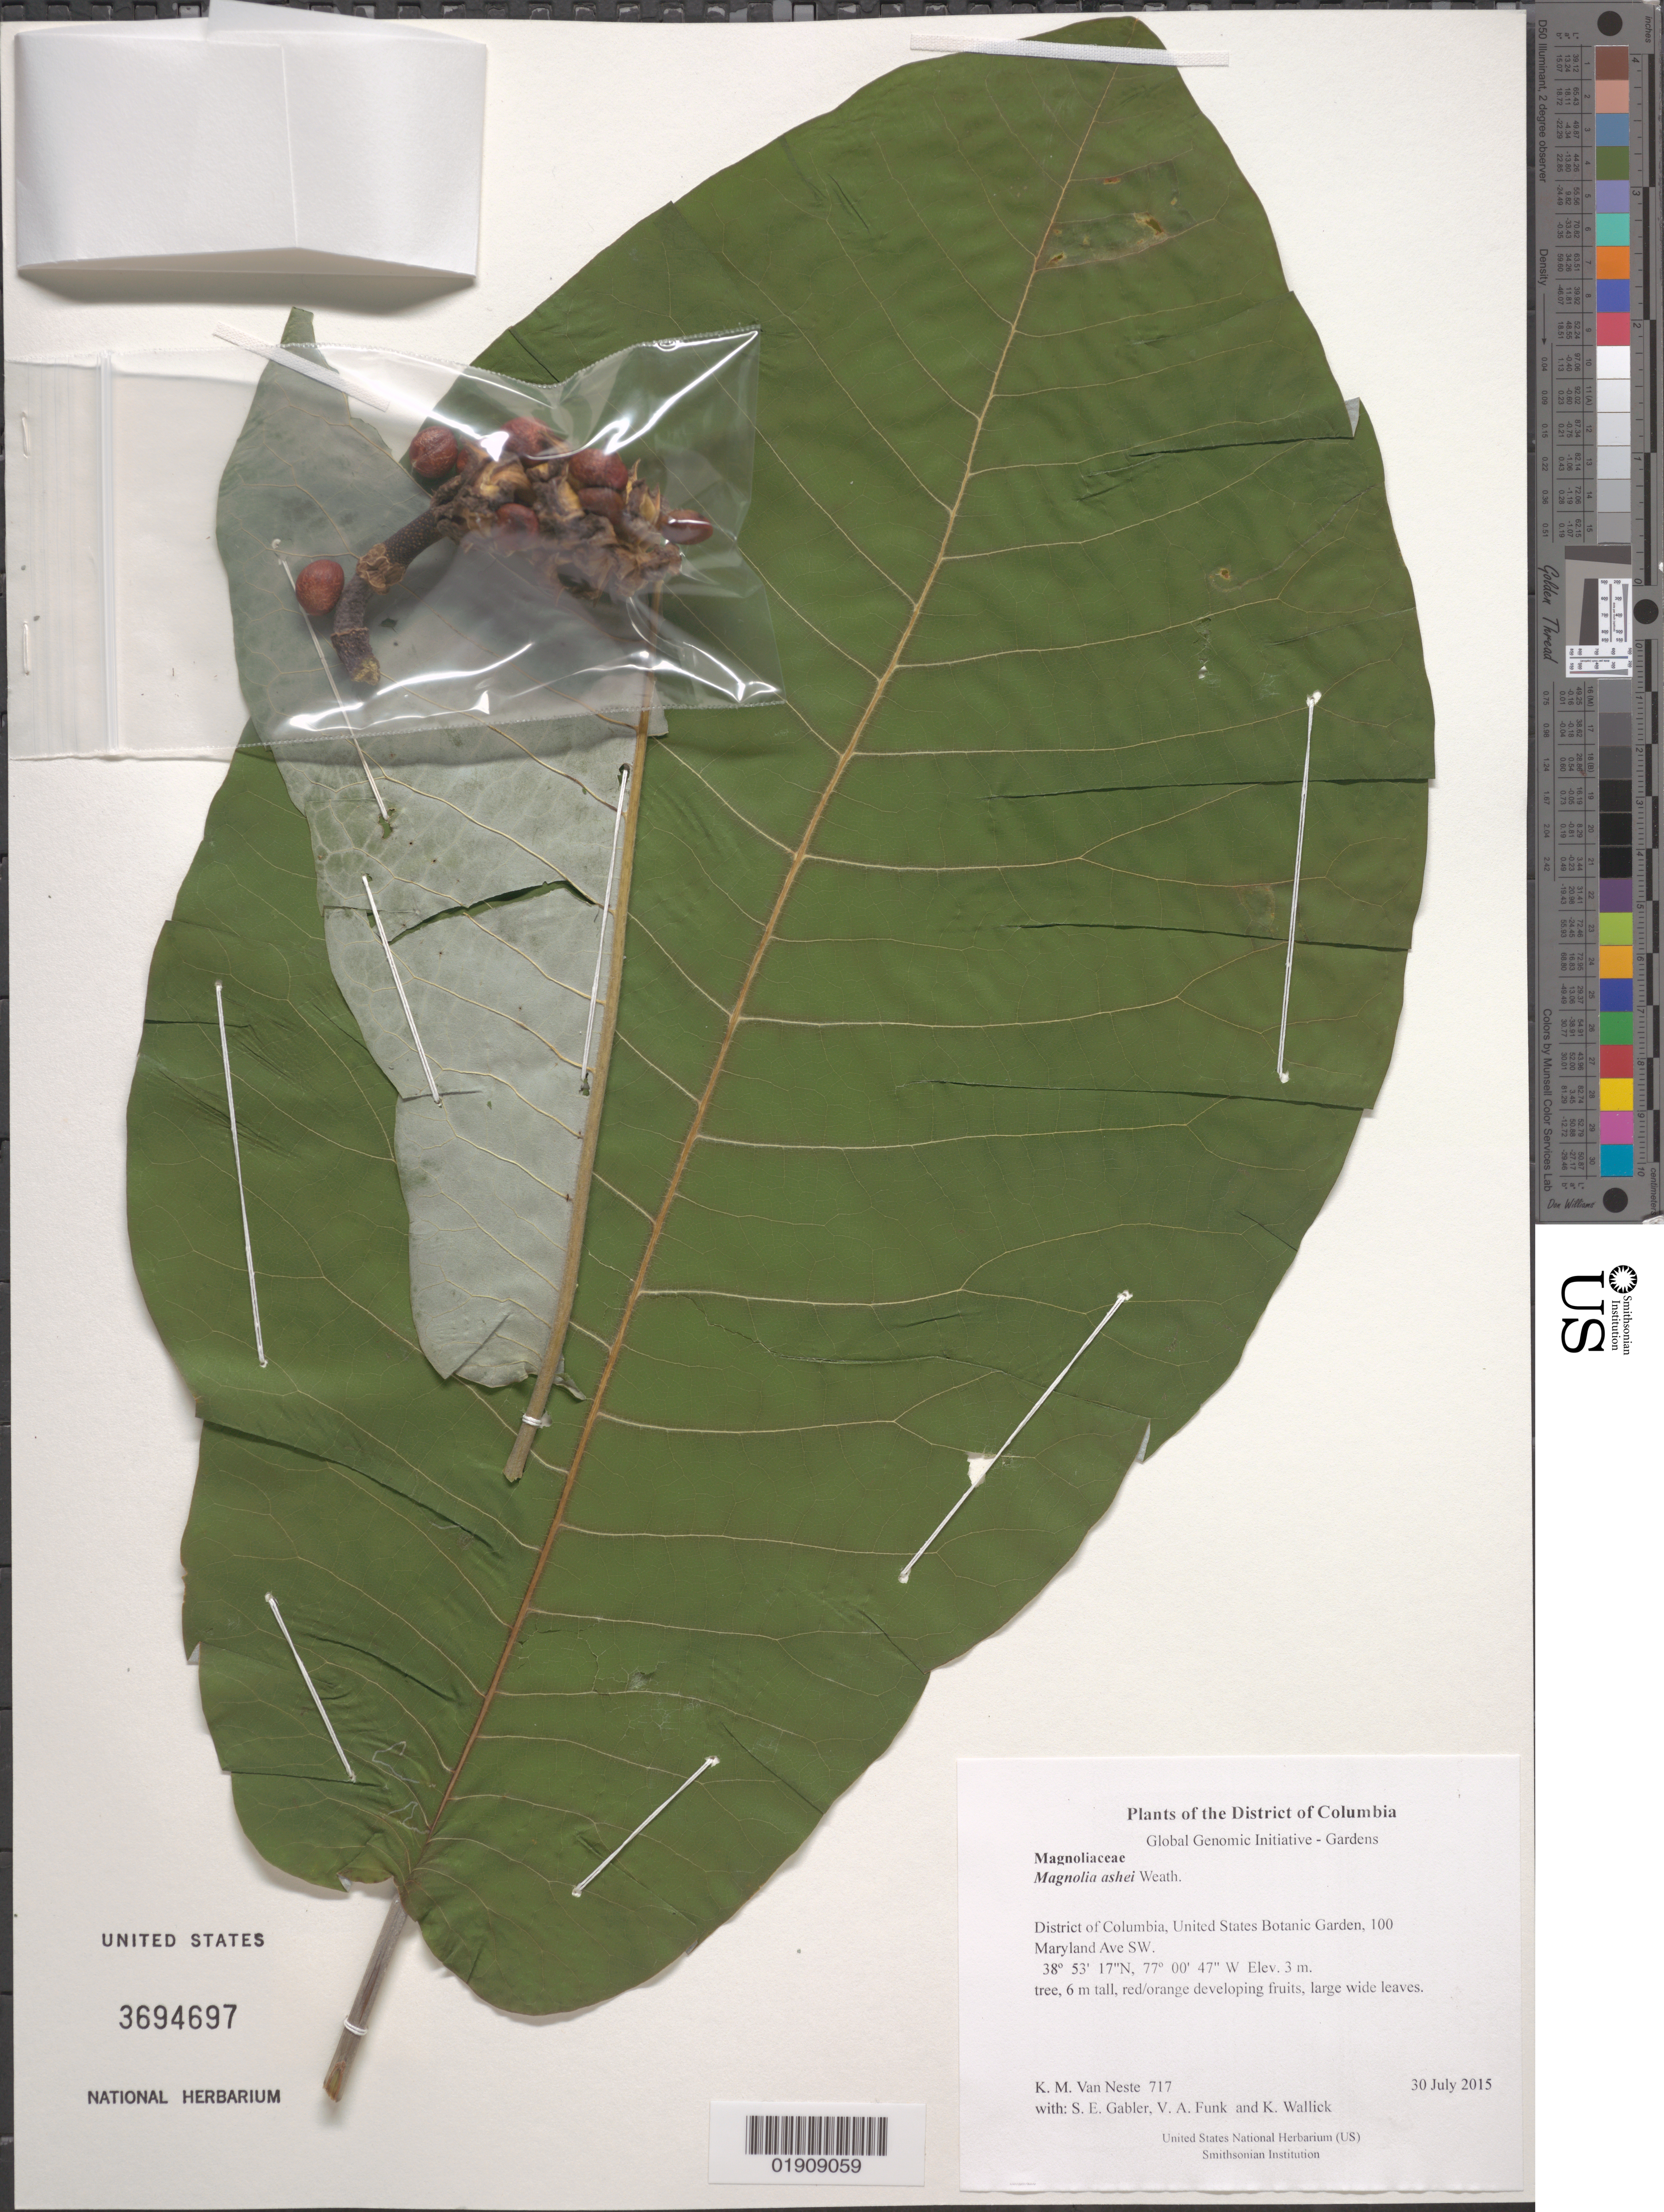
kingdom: Plantae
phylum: Tracheophyta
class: Magnoliopsida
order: Magnoliales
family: Magnoliaceae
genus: Magnolia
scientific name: Magnolia ashei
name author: Weath.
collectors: K. M. Van Neste, S. E. Gabler, V. Funk & K. Wallick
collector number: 717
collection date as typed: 30 July 2015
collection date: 2015-07-30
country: United States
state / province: District of Columbia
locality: United States Botanic Garden, 100 Maryland Ave SW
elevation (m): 3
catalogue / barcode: US 3694697